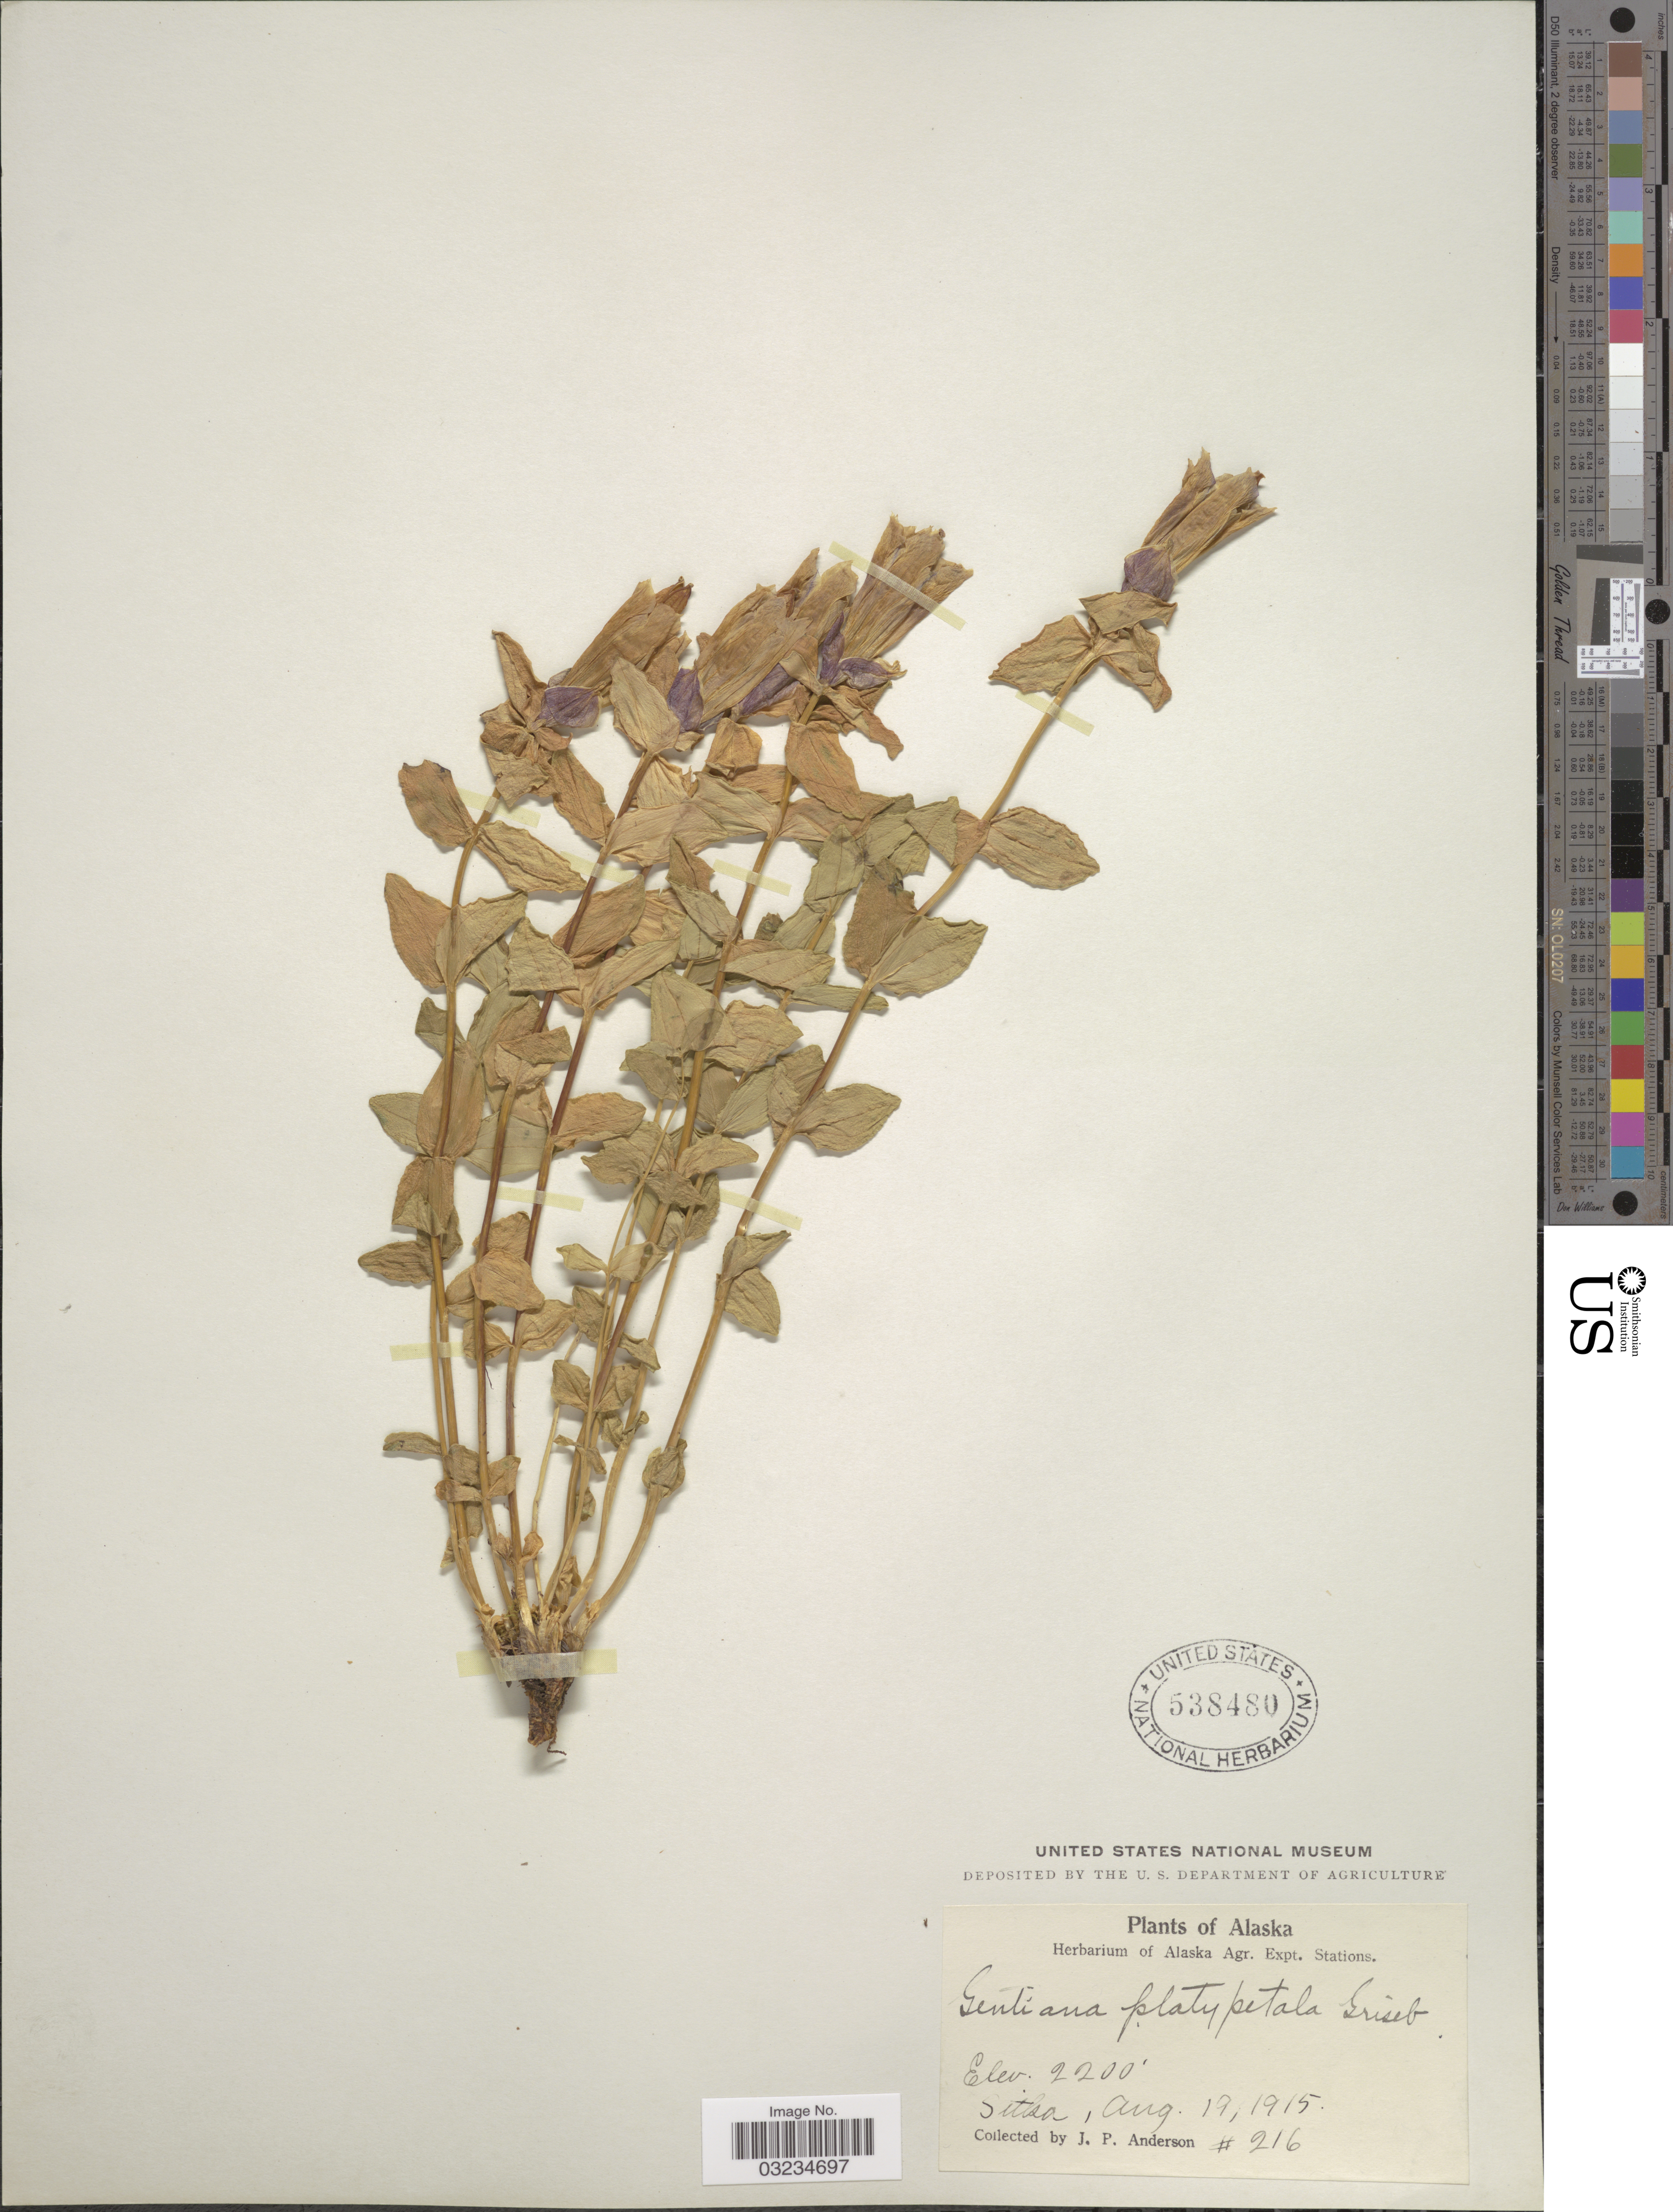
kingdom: Plantae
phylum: Tracheophyta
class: Magnoliopsida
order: Gentianales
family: Gentianaceae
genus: Gentiana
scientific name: Gentiana platypetala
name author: Griseb.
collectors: J. P. Anderson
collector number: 216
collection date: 1915-08-19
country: United States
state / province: Alaska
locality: Sitka.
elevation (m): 671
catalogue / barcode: US 538480